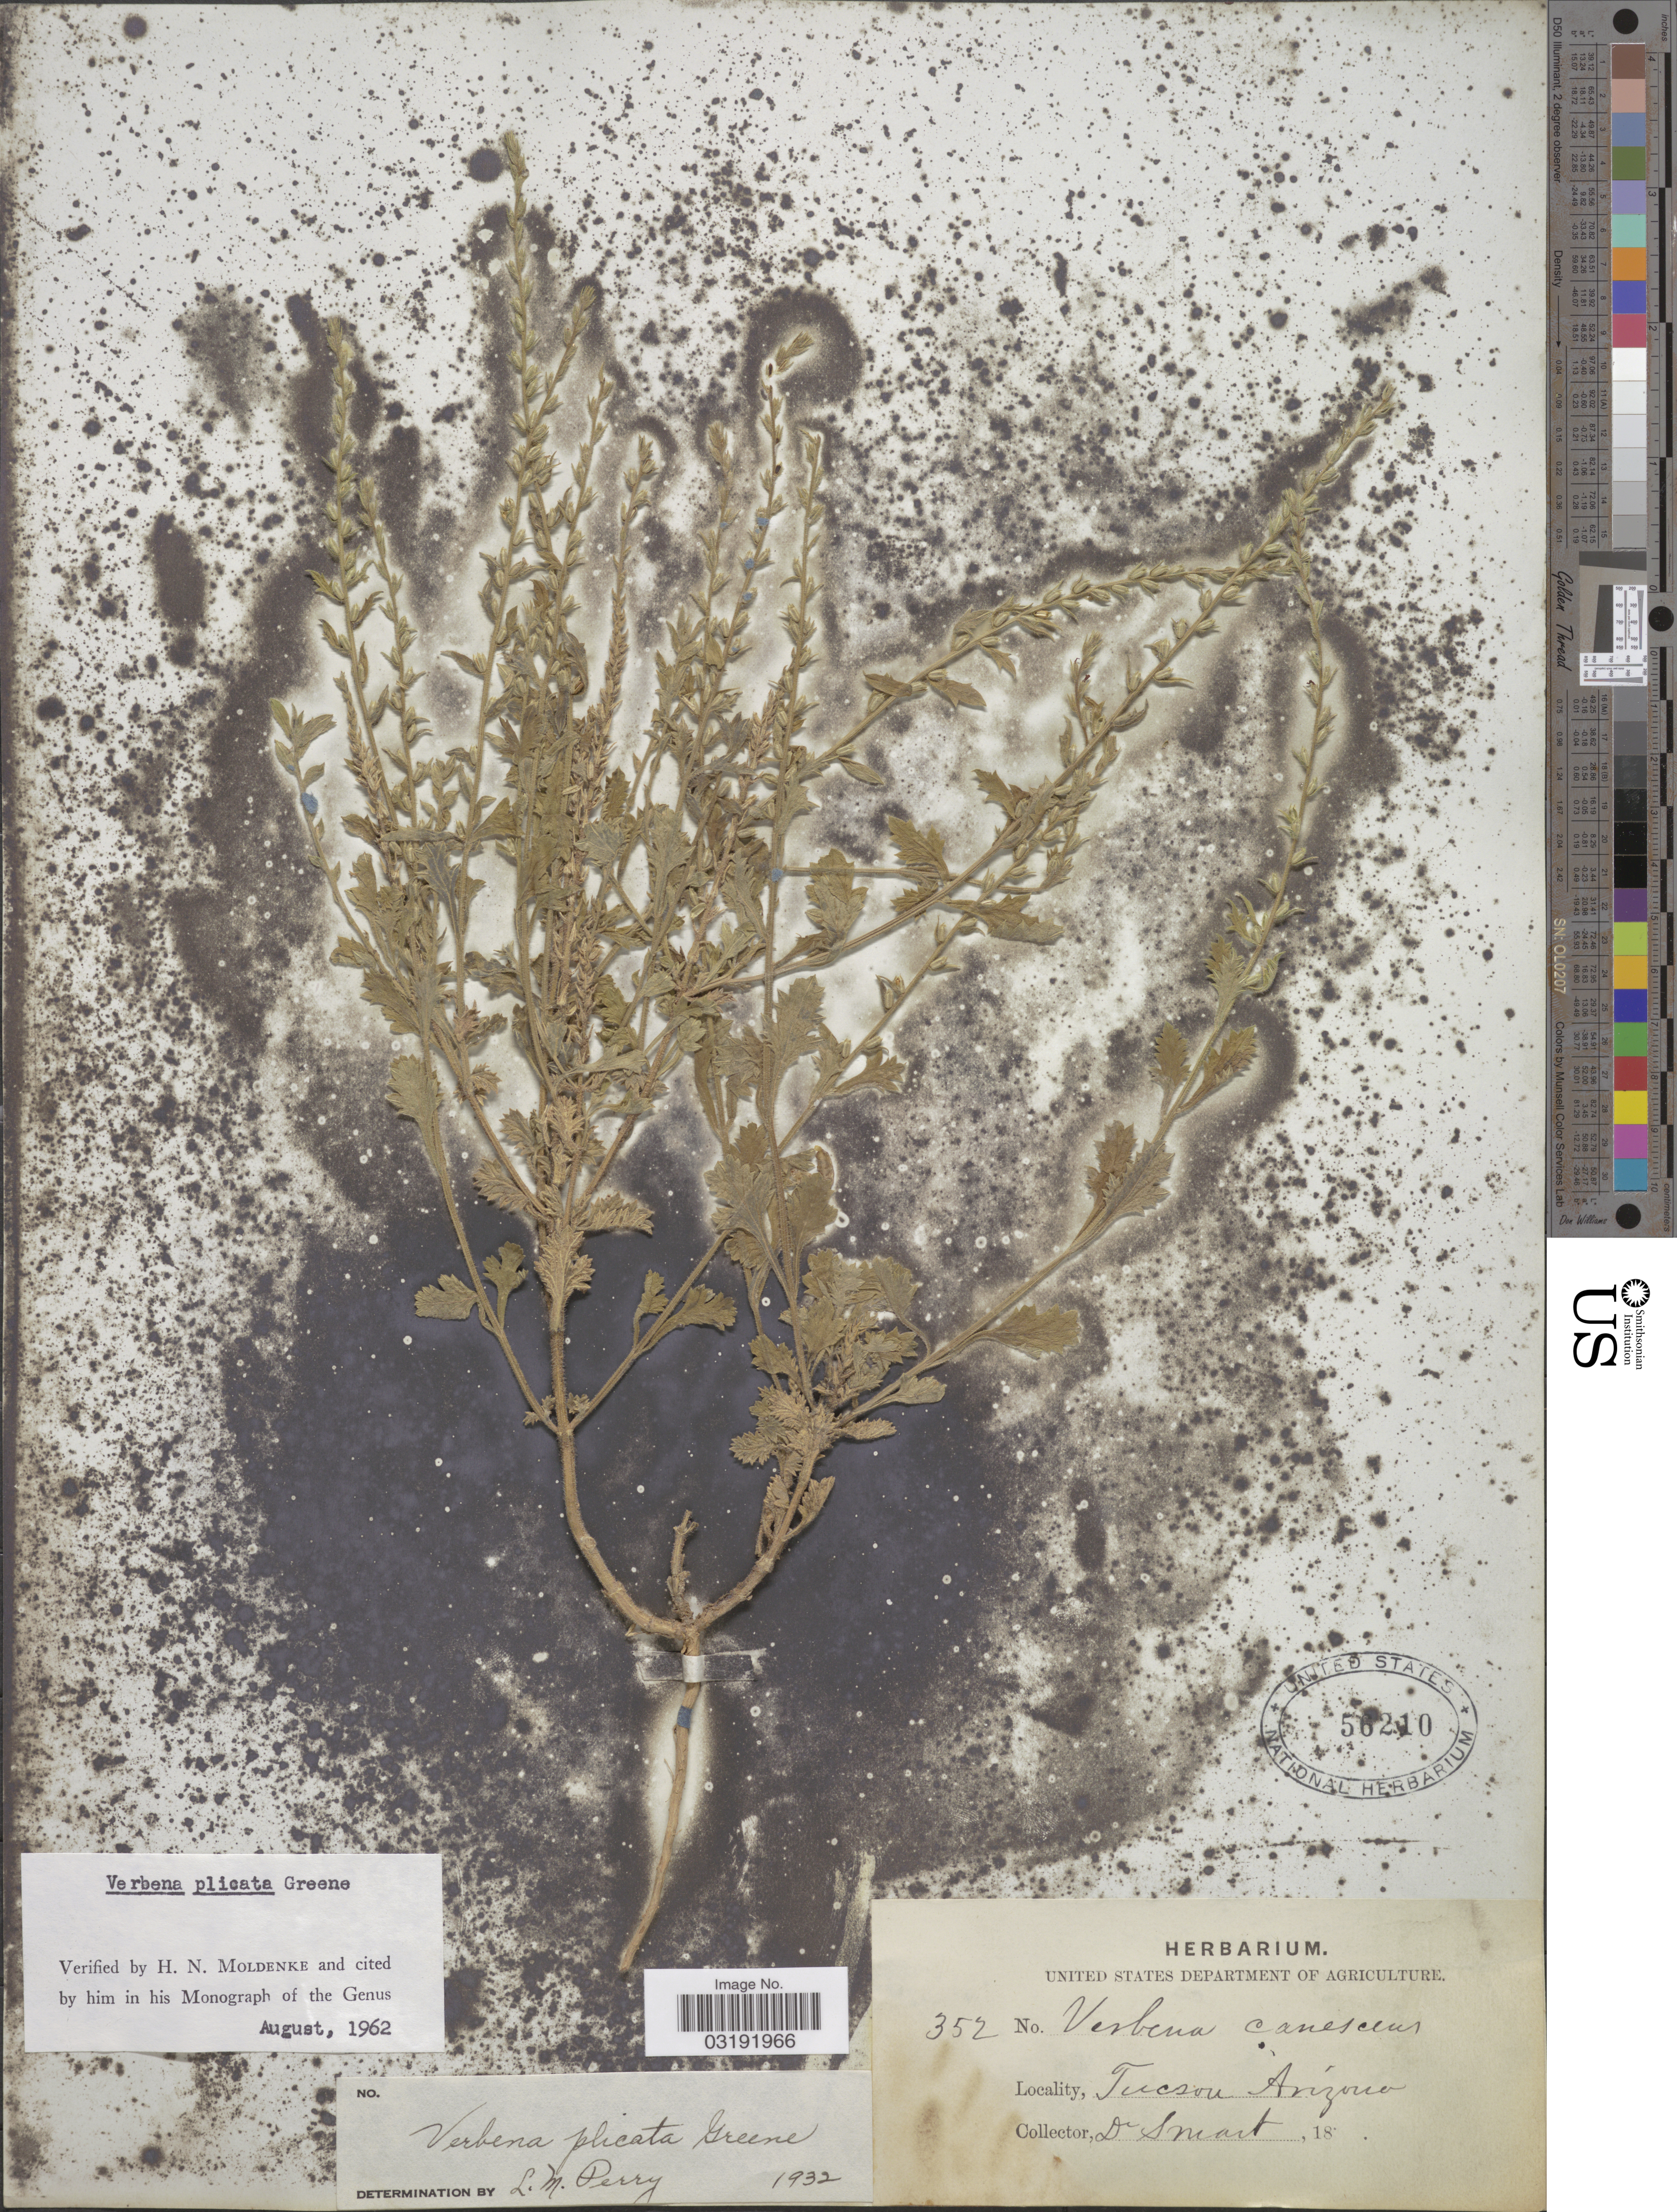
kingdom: Plantae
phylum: Tracheophyta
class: Magnoliopsida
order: Lamiales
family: Verbenaceae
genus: Verbena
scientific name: Verbena plicata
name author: Greene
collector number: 352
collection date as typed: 18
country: United States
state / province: Arizona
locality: Tucson.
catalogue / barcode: US 56210